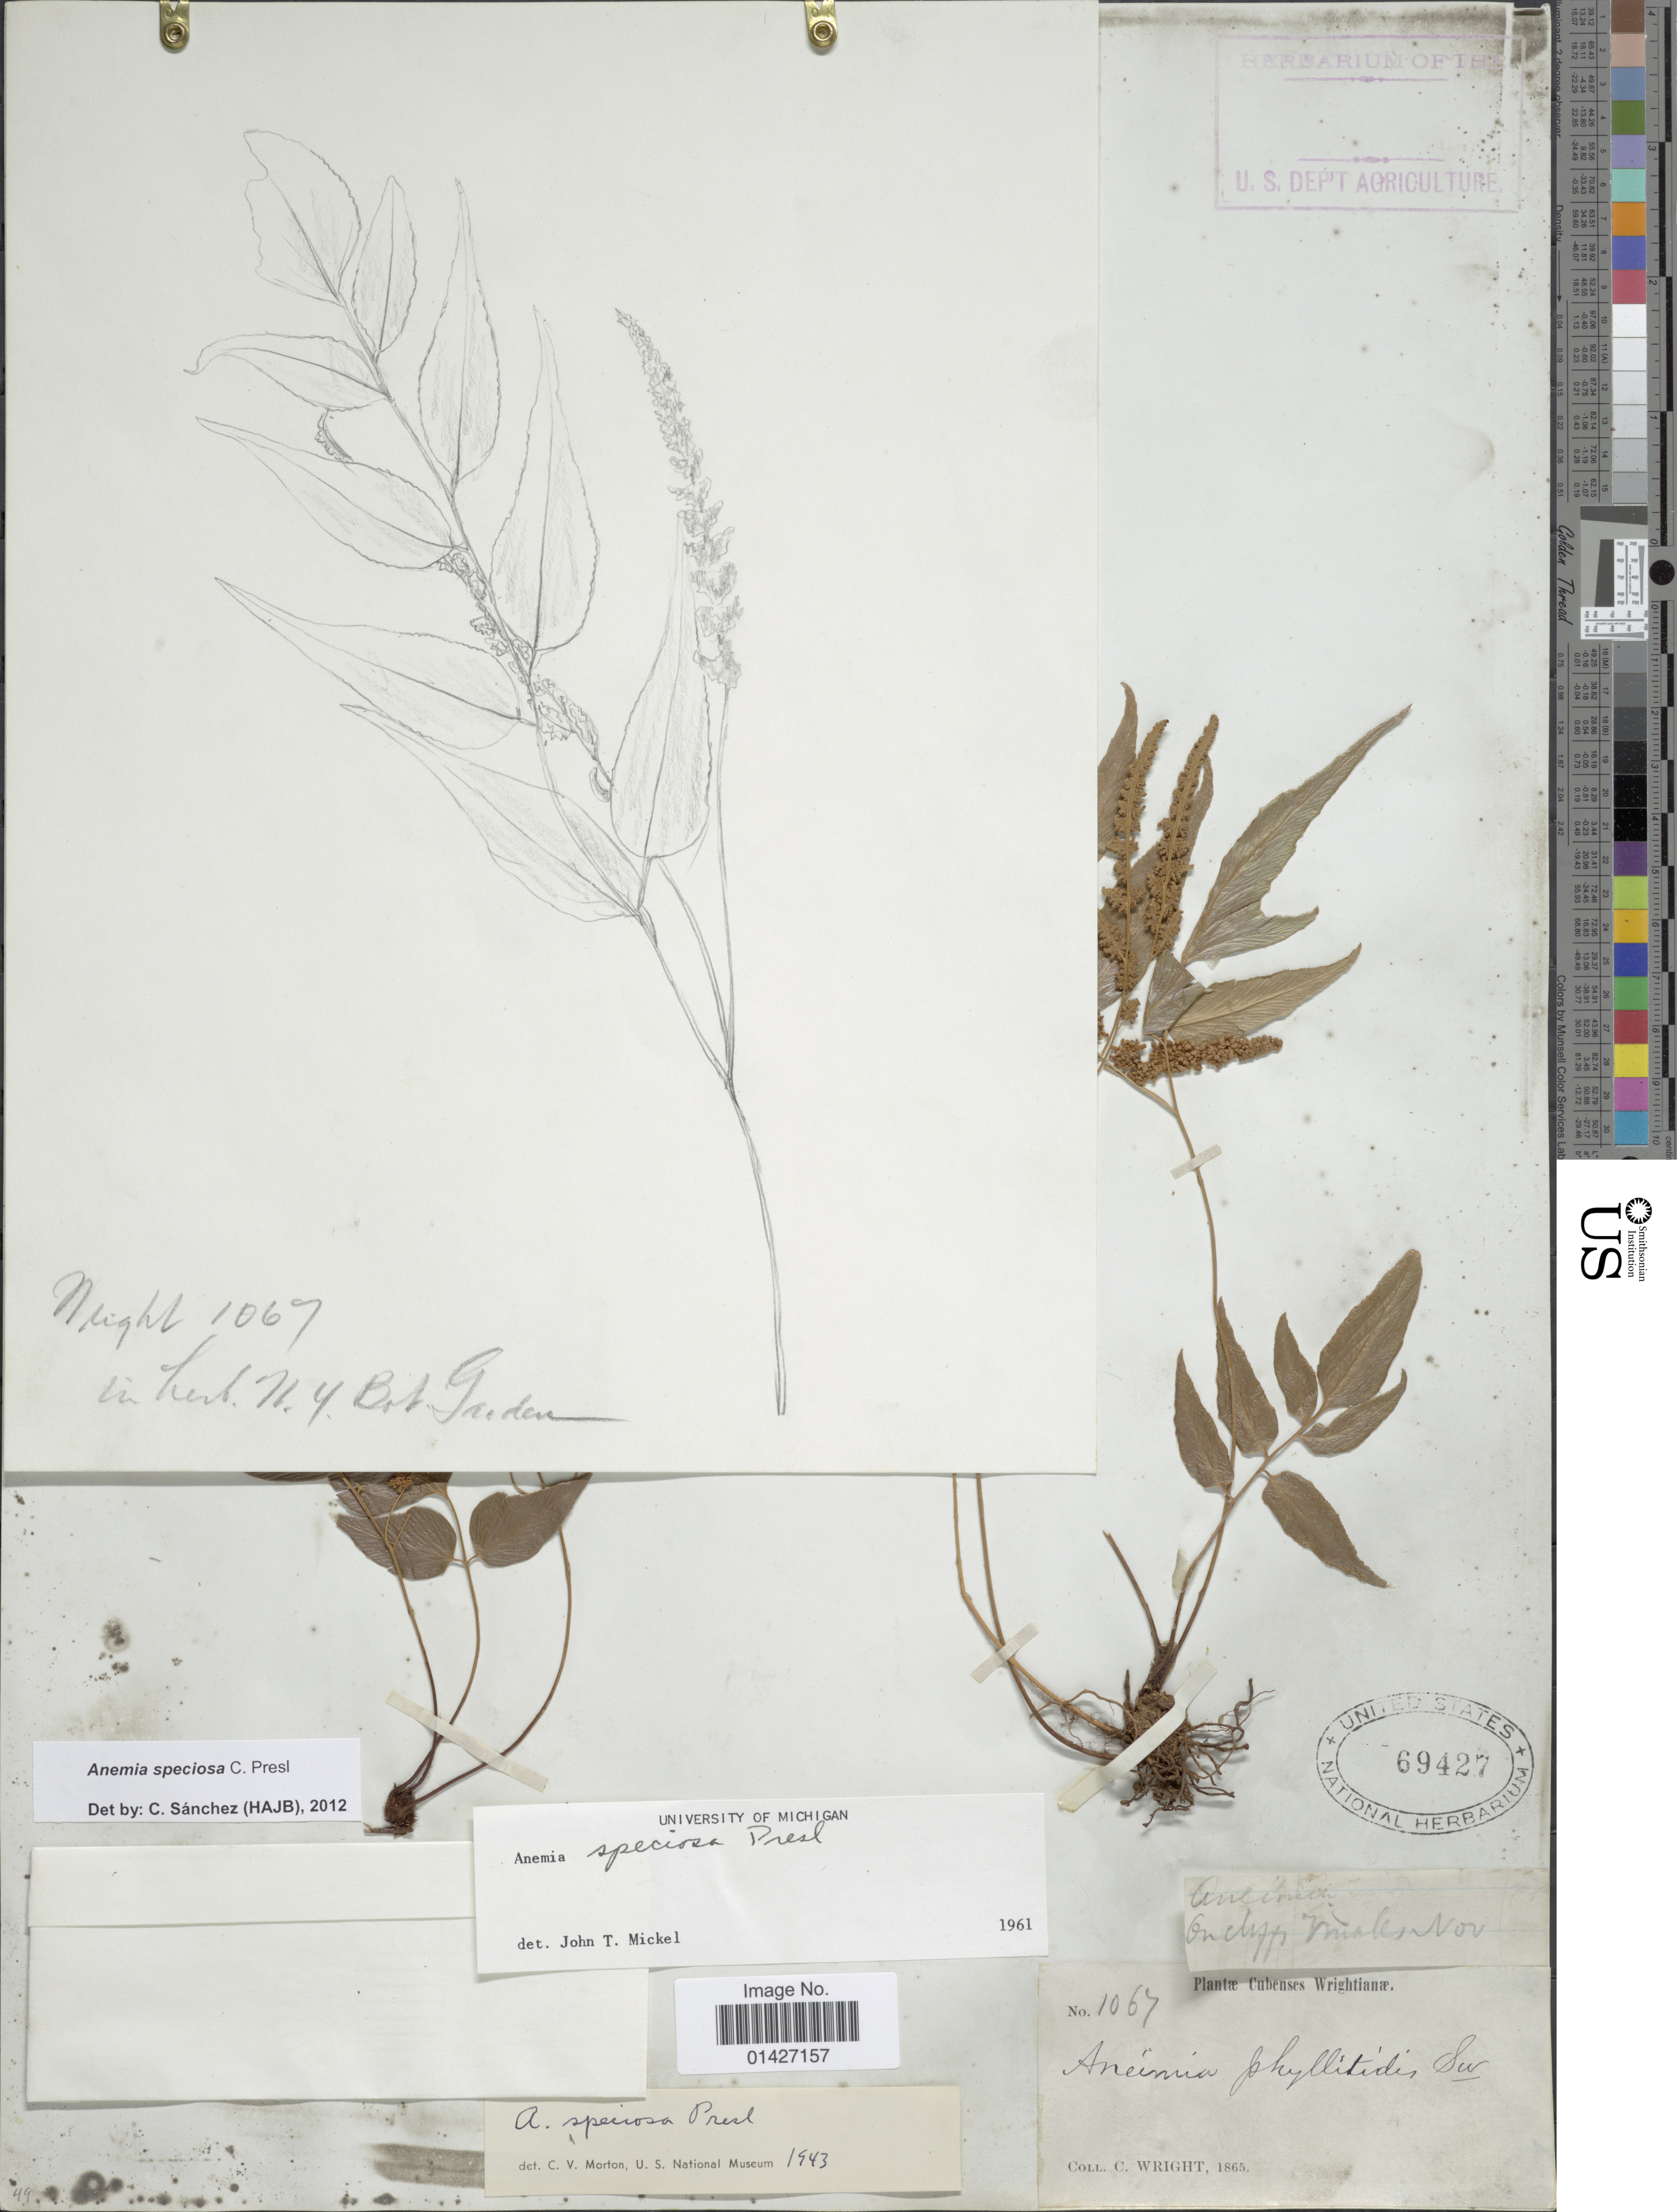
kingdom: Plantae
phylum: Tracheophyta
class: Polypodiopsida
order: Schizaeales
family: Anemiaceae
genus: Anemia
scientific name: Anemia speciosa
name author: C. Presl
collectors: C. Wright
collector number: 1067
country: Cuba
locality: On cliffs Miakenor [interpreted]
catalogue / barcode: US 69427